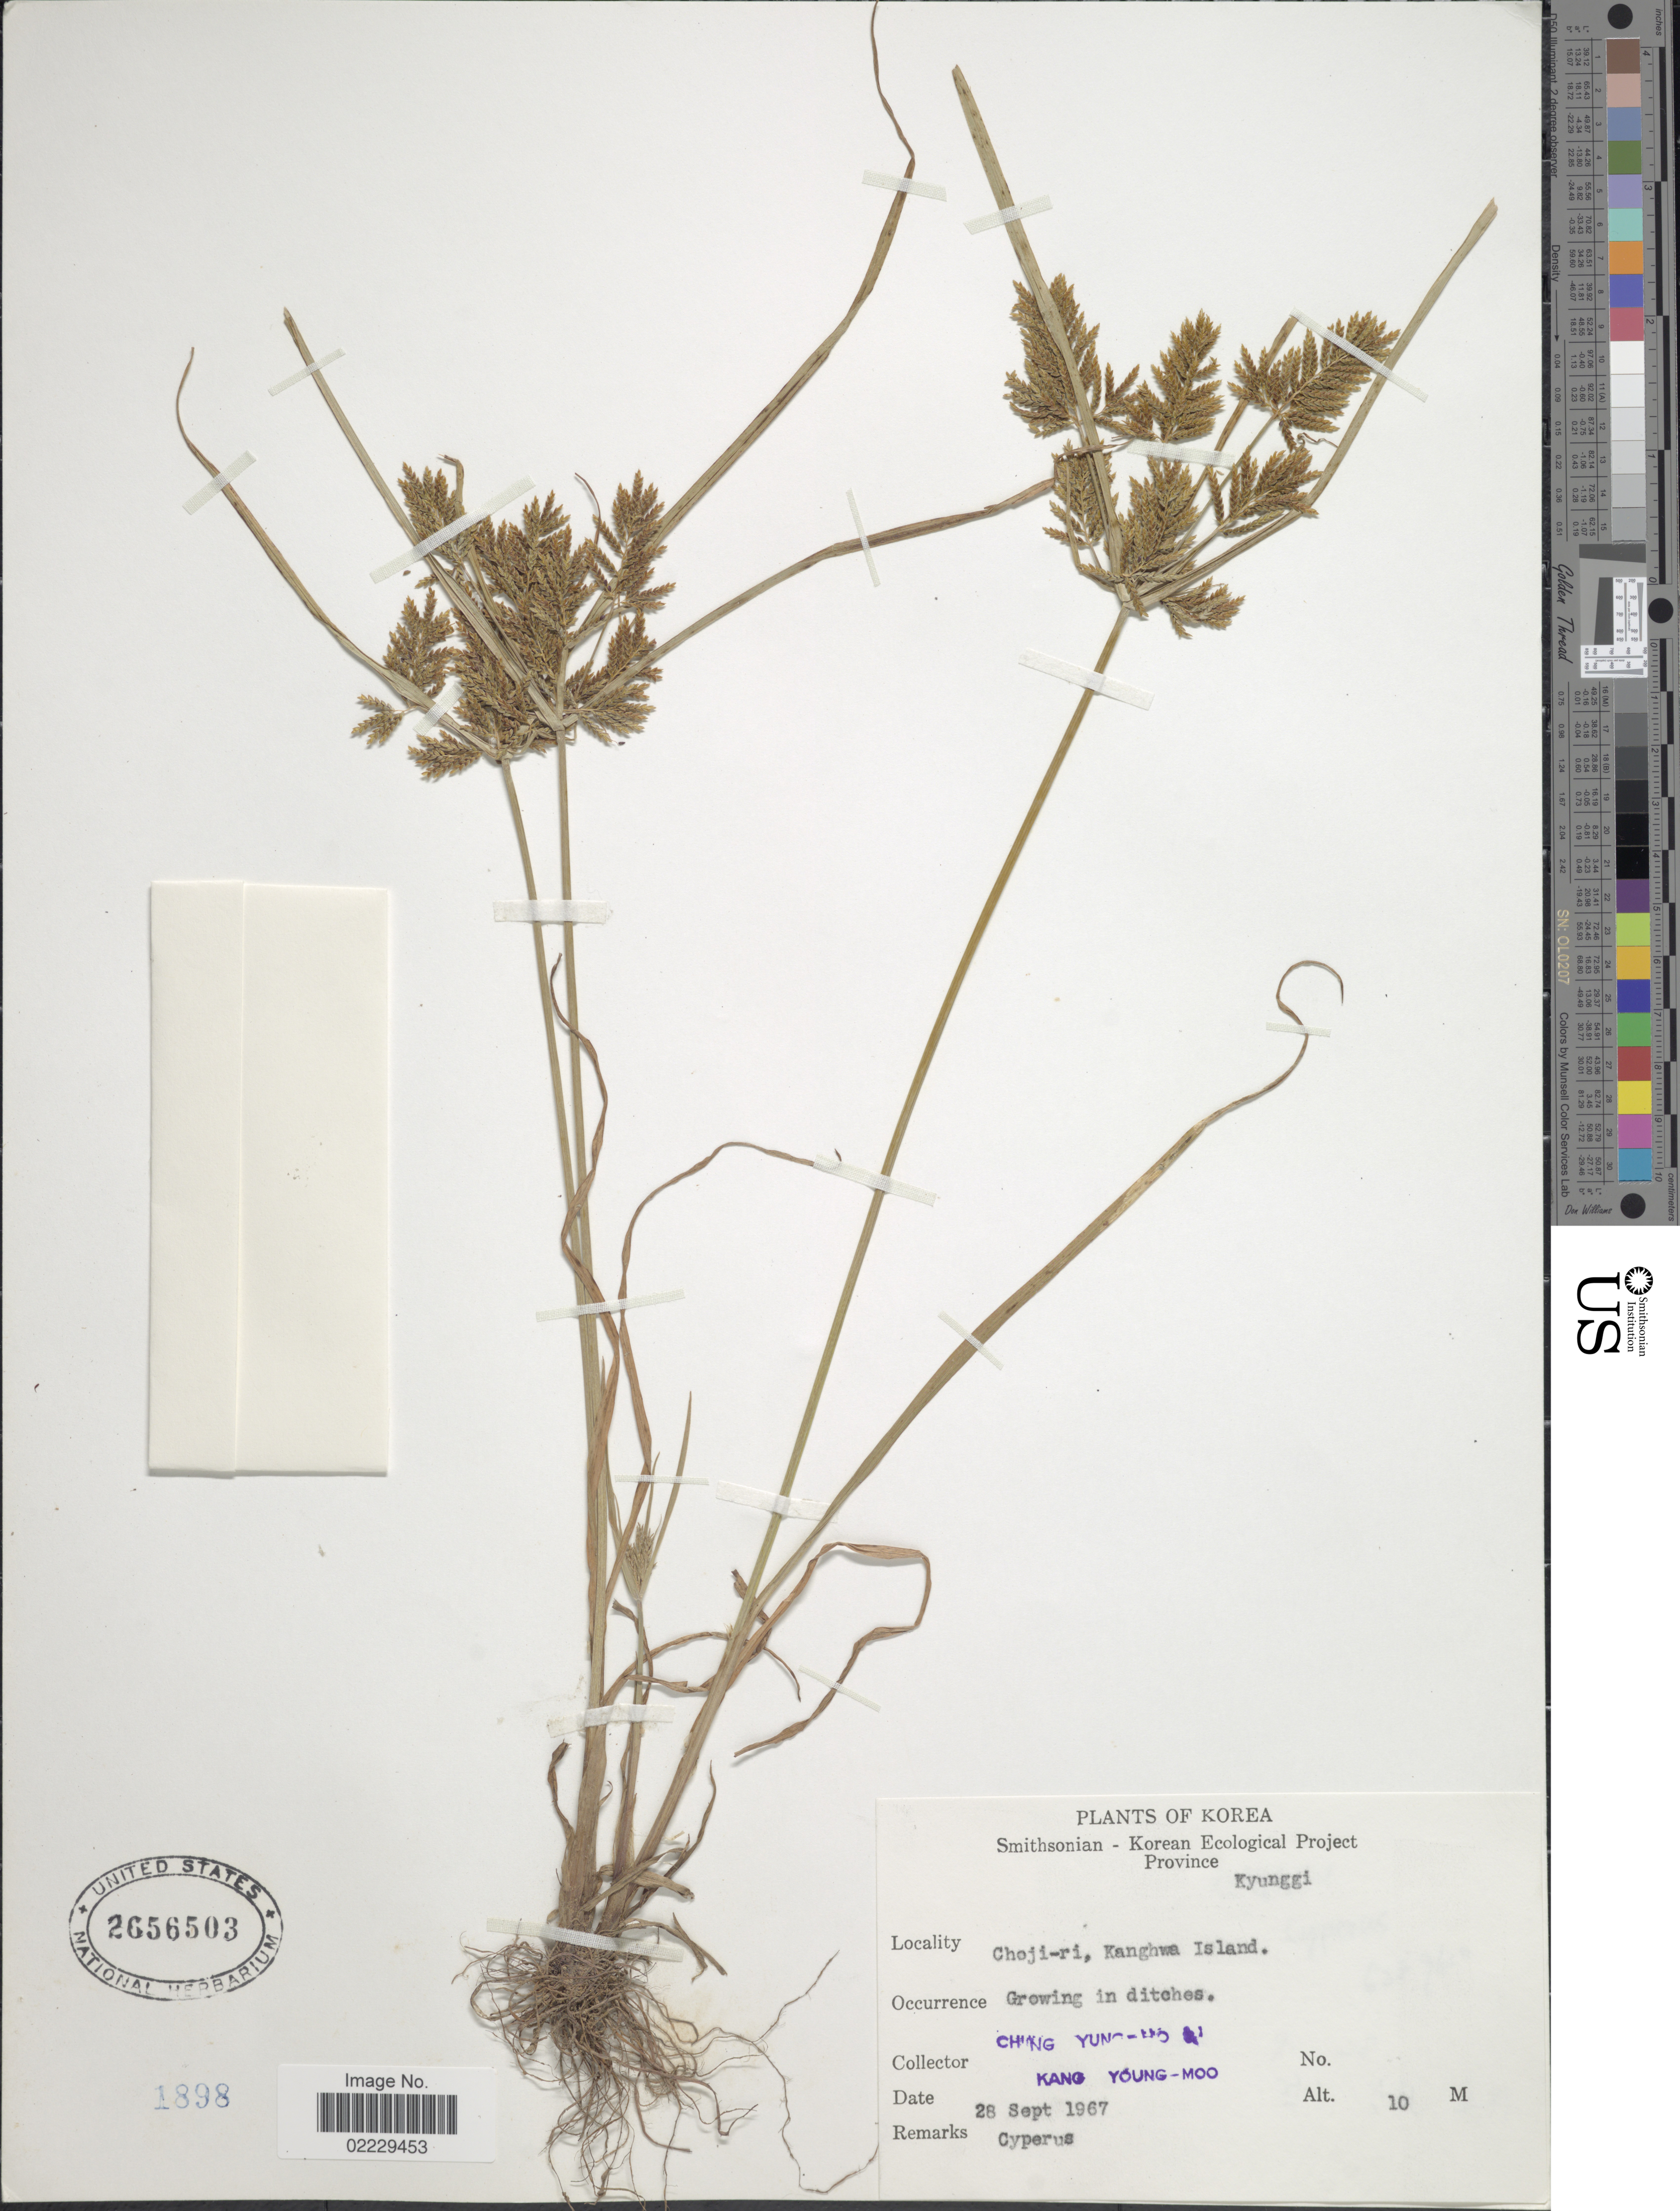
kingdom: Plantae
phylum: Tracheophyta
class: Liliopsida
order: Poales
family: Cyperaceae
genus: Cyperus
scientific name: Cyperus microiria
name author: Steud.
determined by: Strong, Mark T., (BOT), Smithsonian Institution - National Museum of Natural History (UNITED STATES)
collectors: Y. Chung & Y. Kang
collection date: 1967-09-28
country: South Korea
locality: Korea, Province Kyunggi, Choji-ri, Kanghwa Island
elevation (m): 10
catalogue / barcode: US 2656503